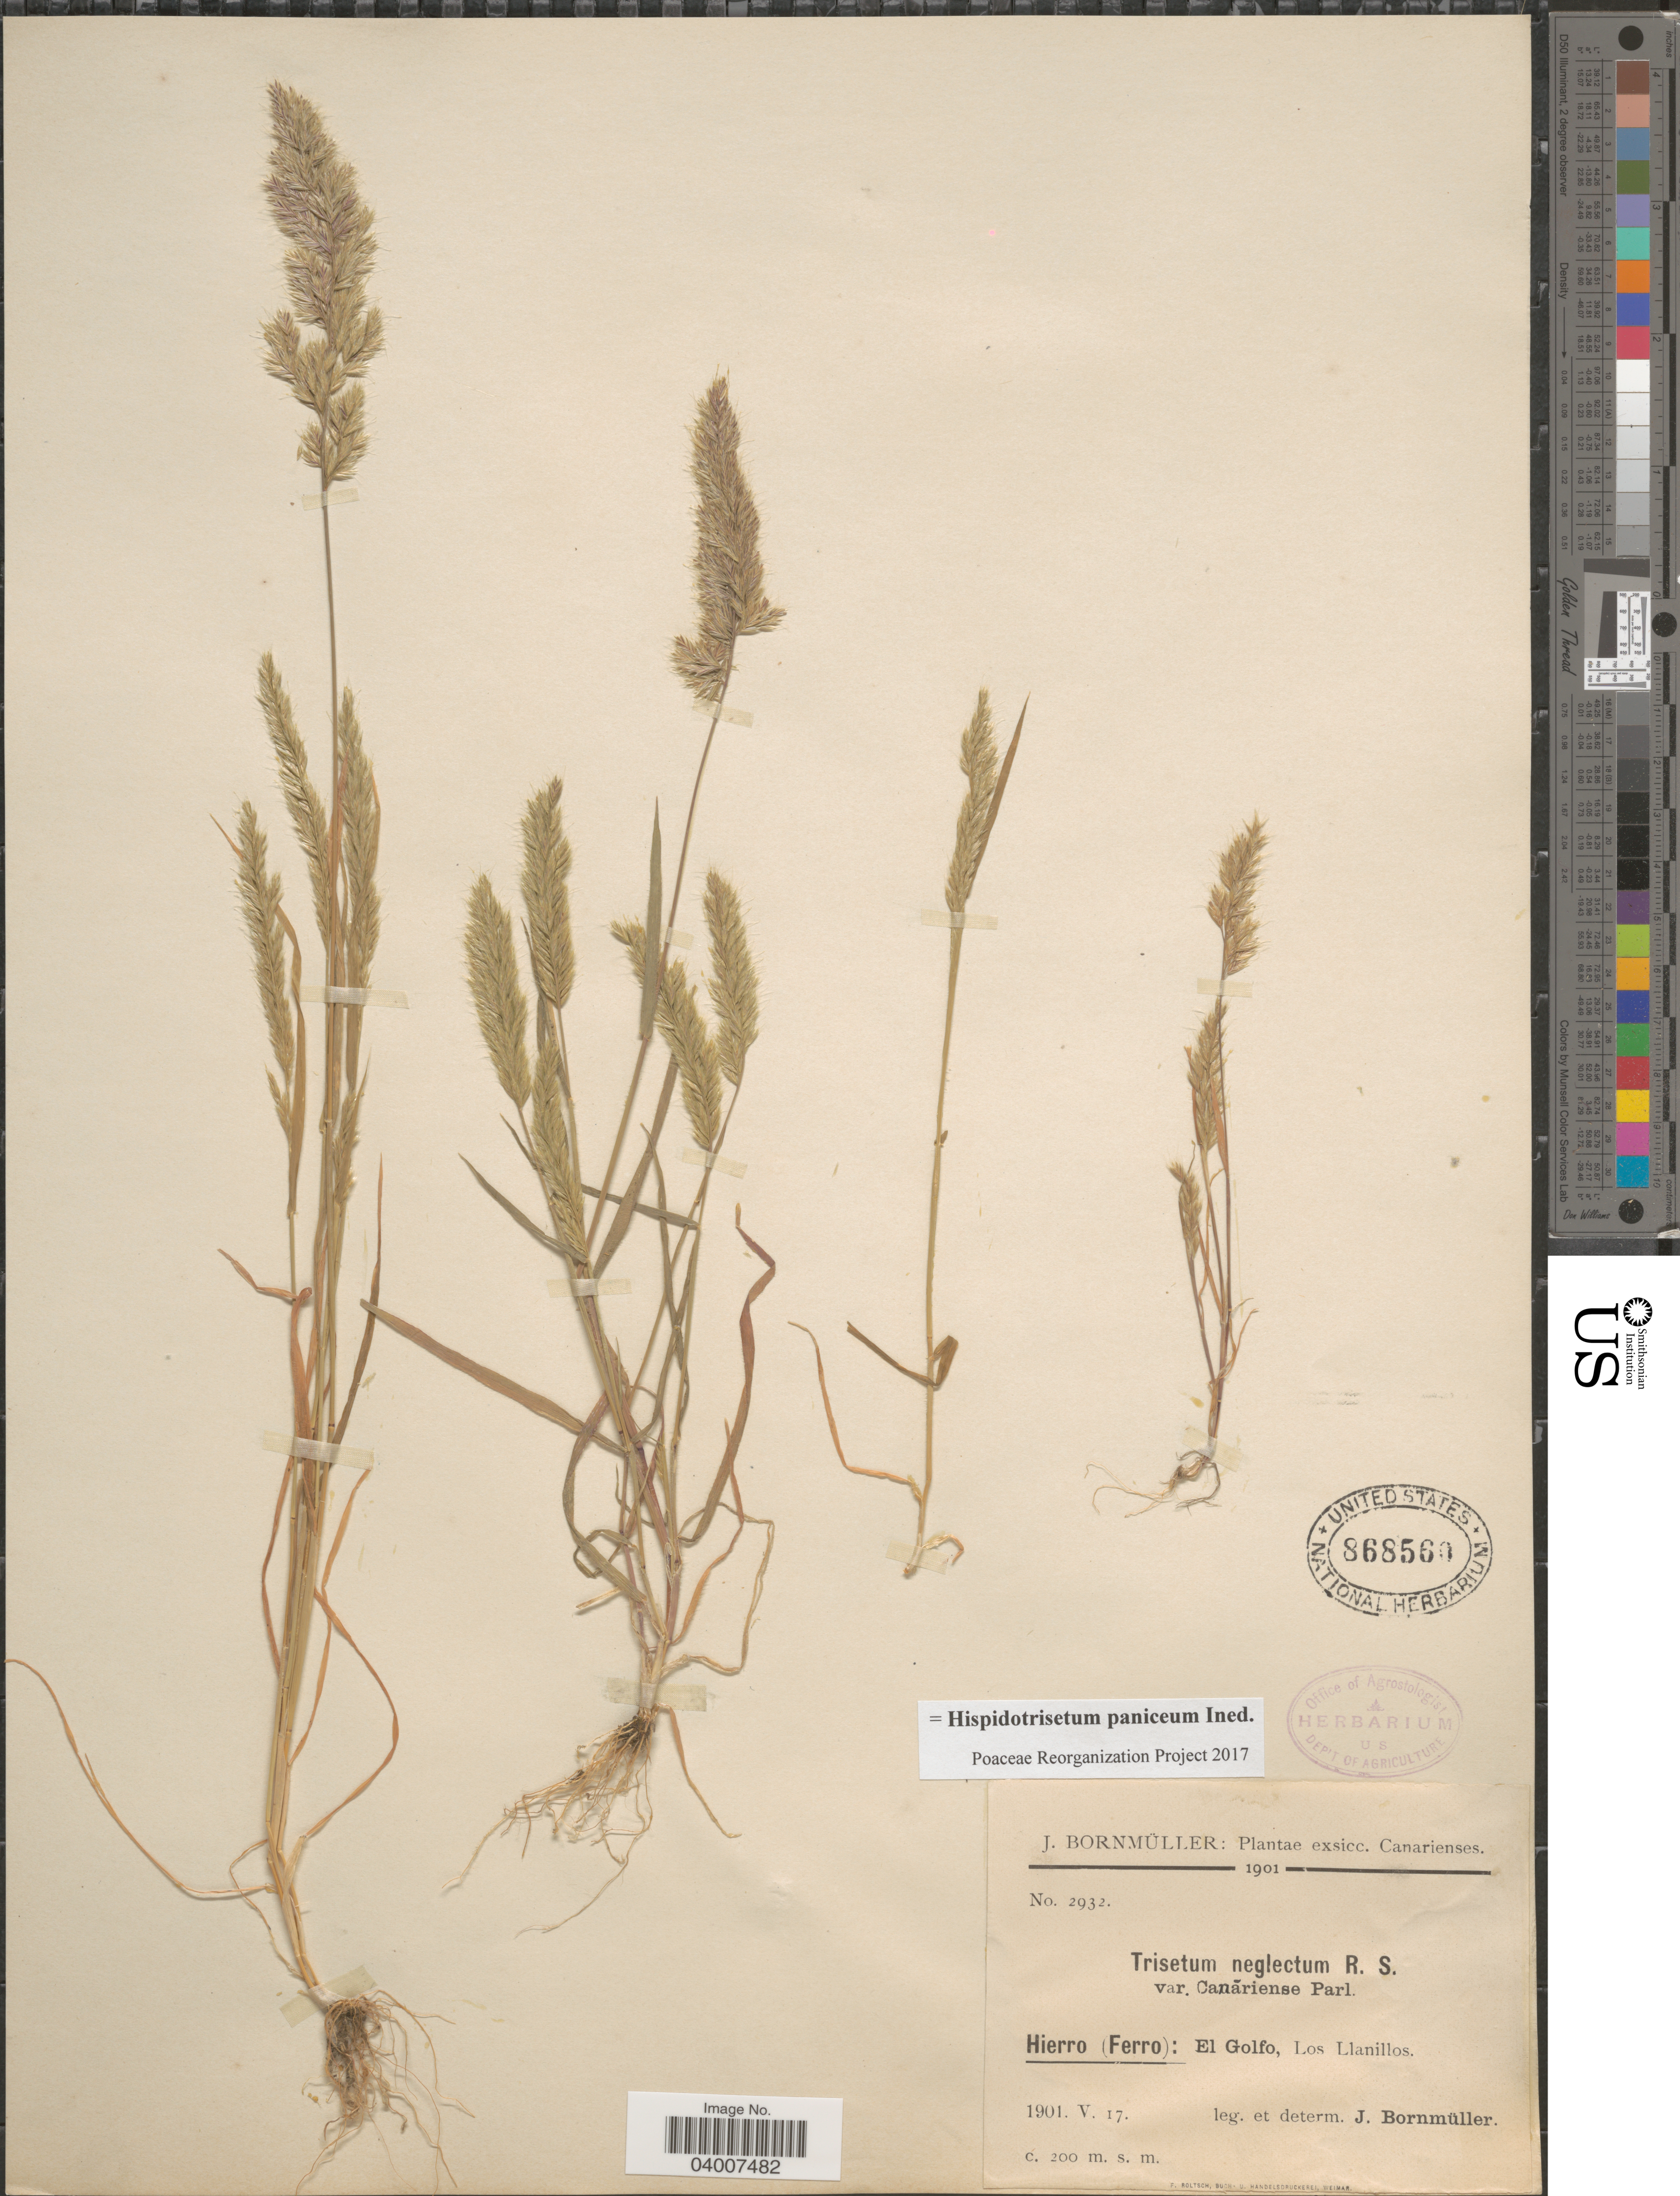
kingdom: Plantae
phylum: Tracheophyta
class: Liliopsida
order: Poales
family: Poaceae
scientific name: Hispidotrisetum paniceum ined.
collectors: J. Bornmüller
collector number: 2932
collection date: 1901-05-17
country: Spain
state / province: Canarias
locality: Hierro (Ferro): El Golfo, Los Llanillos.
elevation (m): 200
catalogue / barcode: US 868560